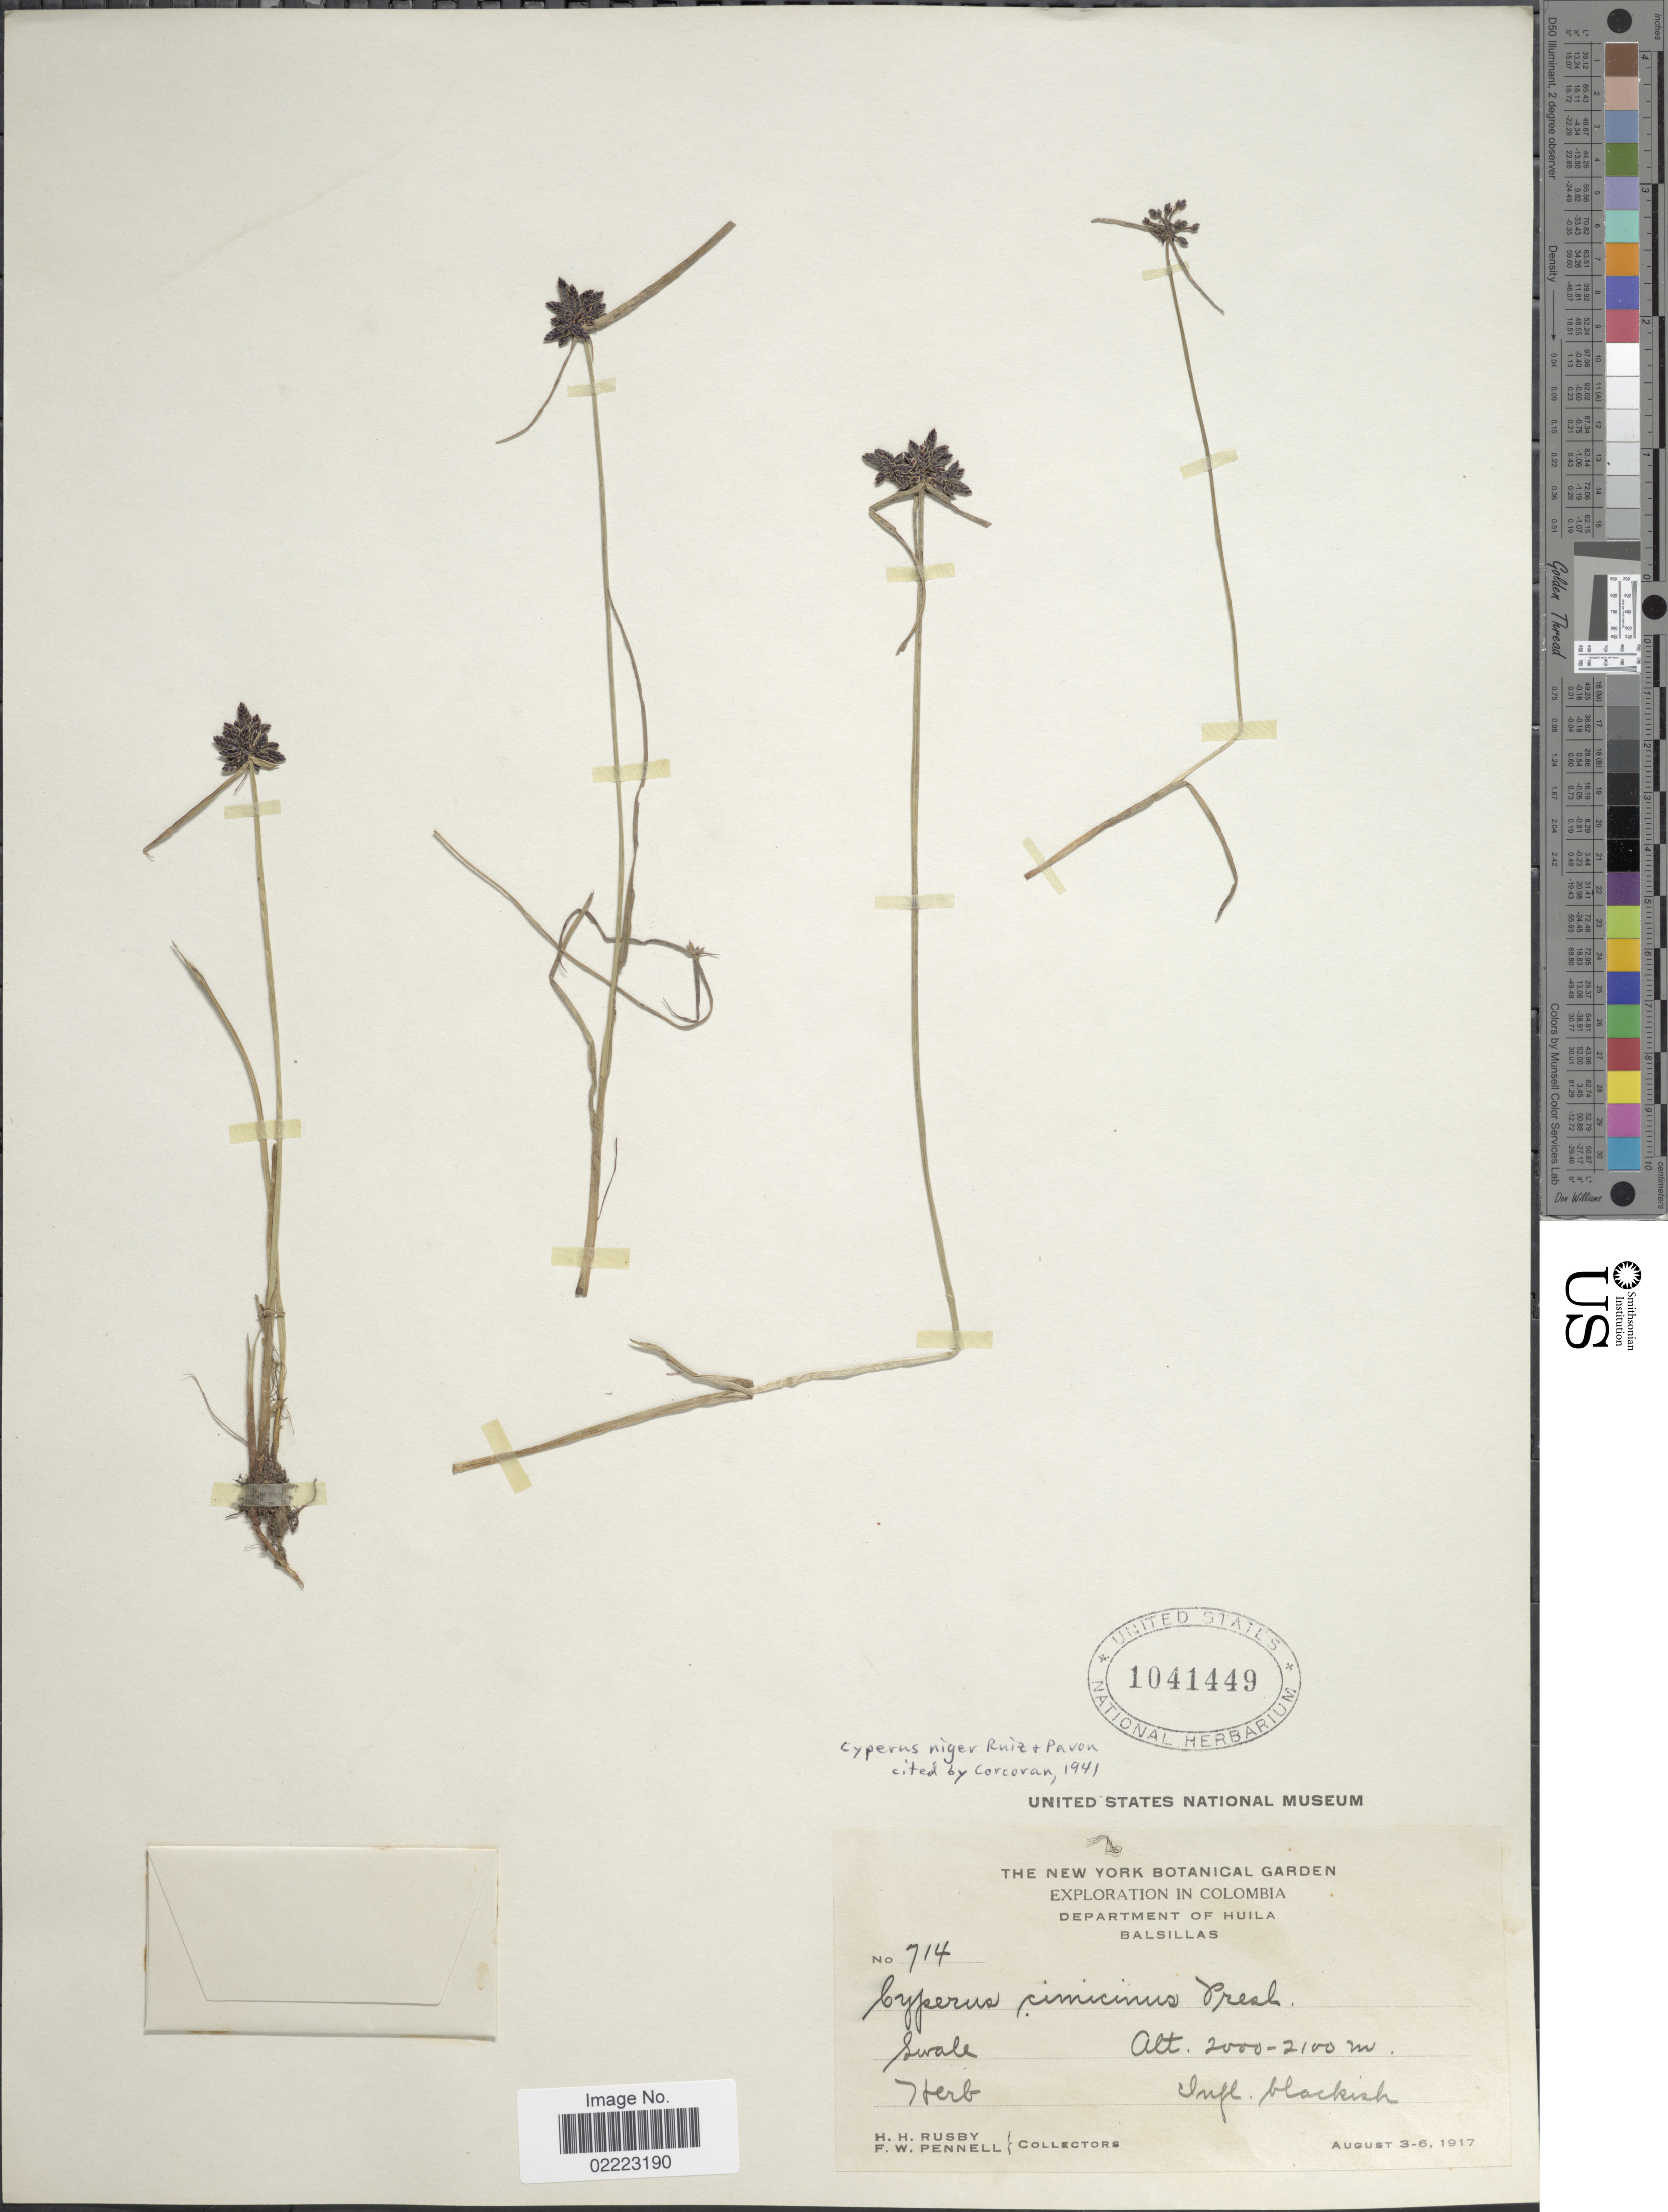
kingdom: Plantae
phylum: Tracheophyta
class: Liliopsida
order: Poales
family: Cyperaceae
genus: Cyperus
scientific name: Cyperus niger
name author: Ruiz & Pav.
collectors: H. H. Rusby & F. W. Pennell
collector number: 714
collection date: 1917-08-03/1917-08-06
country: Colombia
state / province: Huila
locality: Balsillas, Swale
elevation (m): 2000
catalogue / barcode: US 1041449